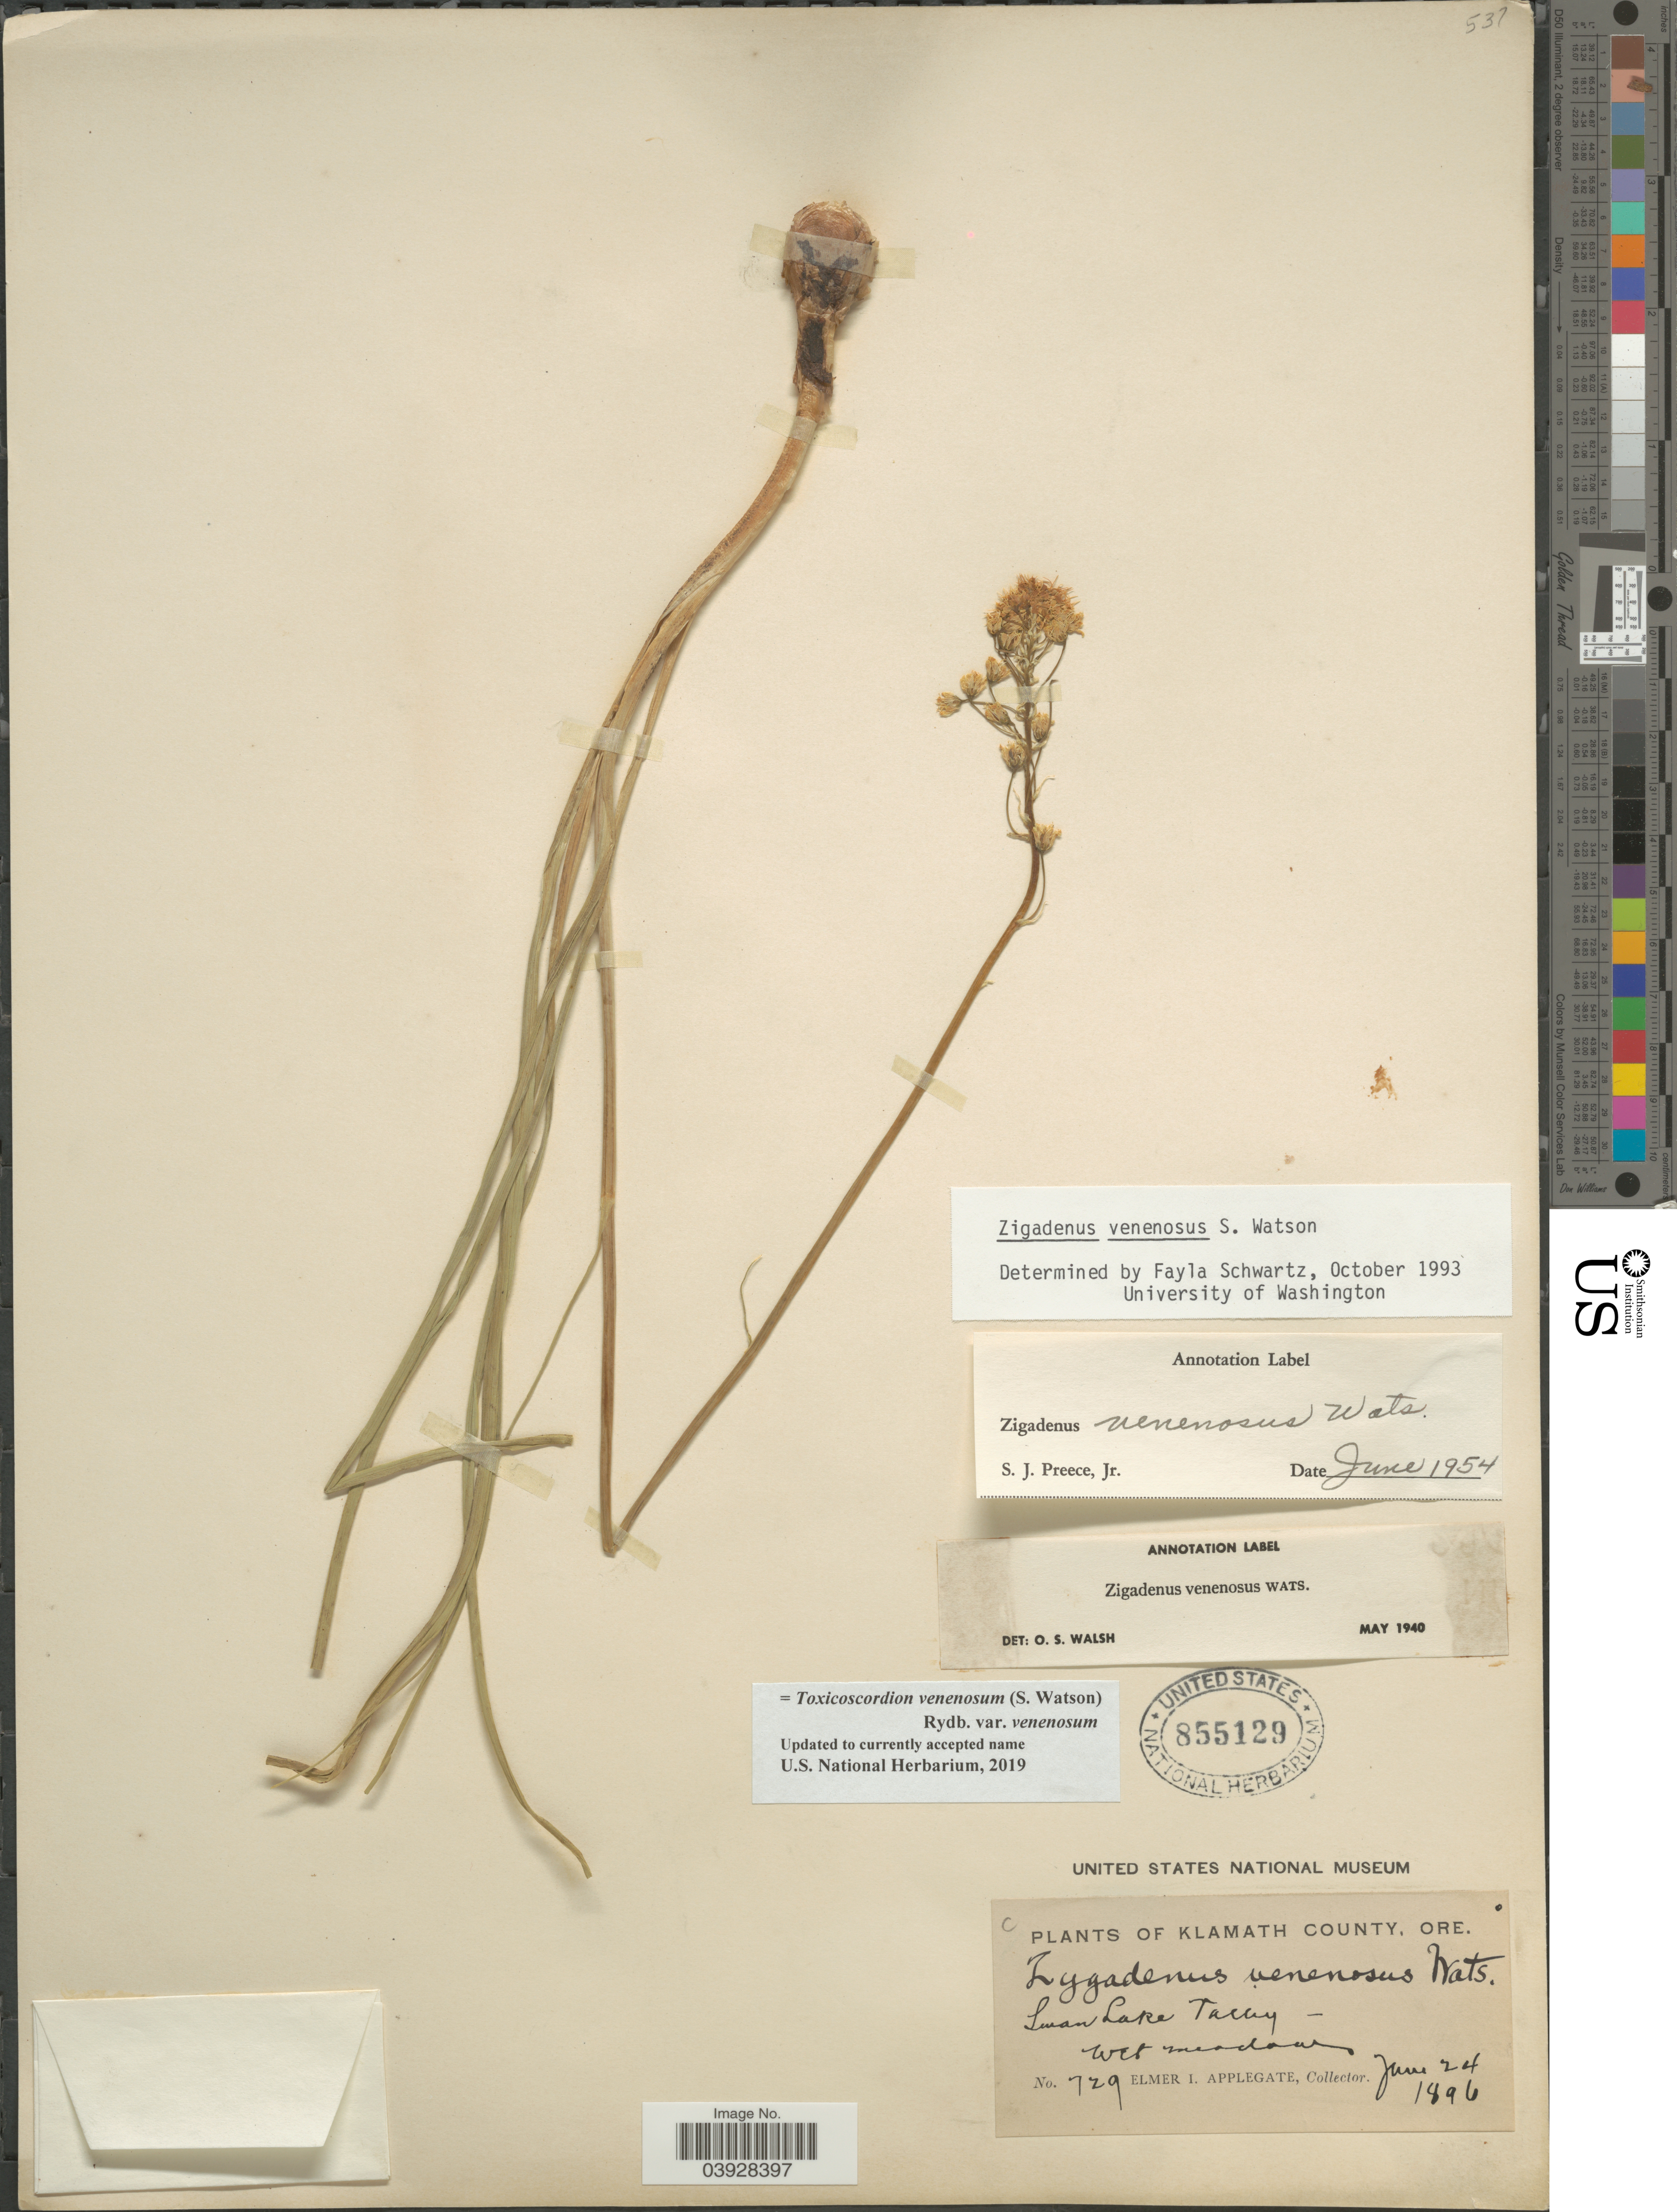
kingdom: Plantae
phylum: Tracheophyta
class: Liliopsida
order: Liliales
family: Melanthiaceae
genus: Toxicoscordion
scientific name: Toxicoscordion venenosum var. gramineum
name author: (Rydb.) Brasher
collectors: E. I. Applegate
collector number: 729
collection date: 1896-06-24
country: United States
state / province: Oregon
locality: Klamath County. Swan Lake Valley.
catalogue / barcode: US 855129